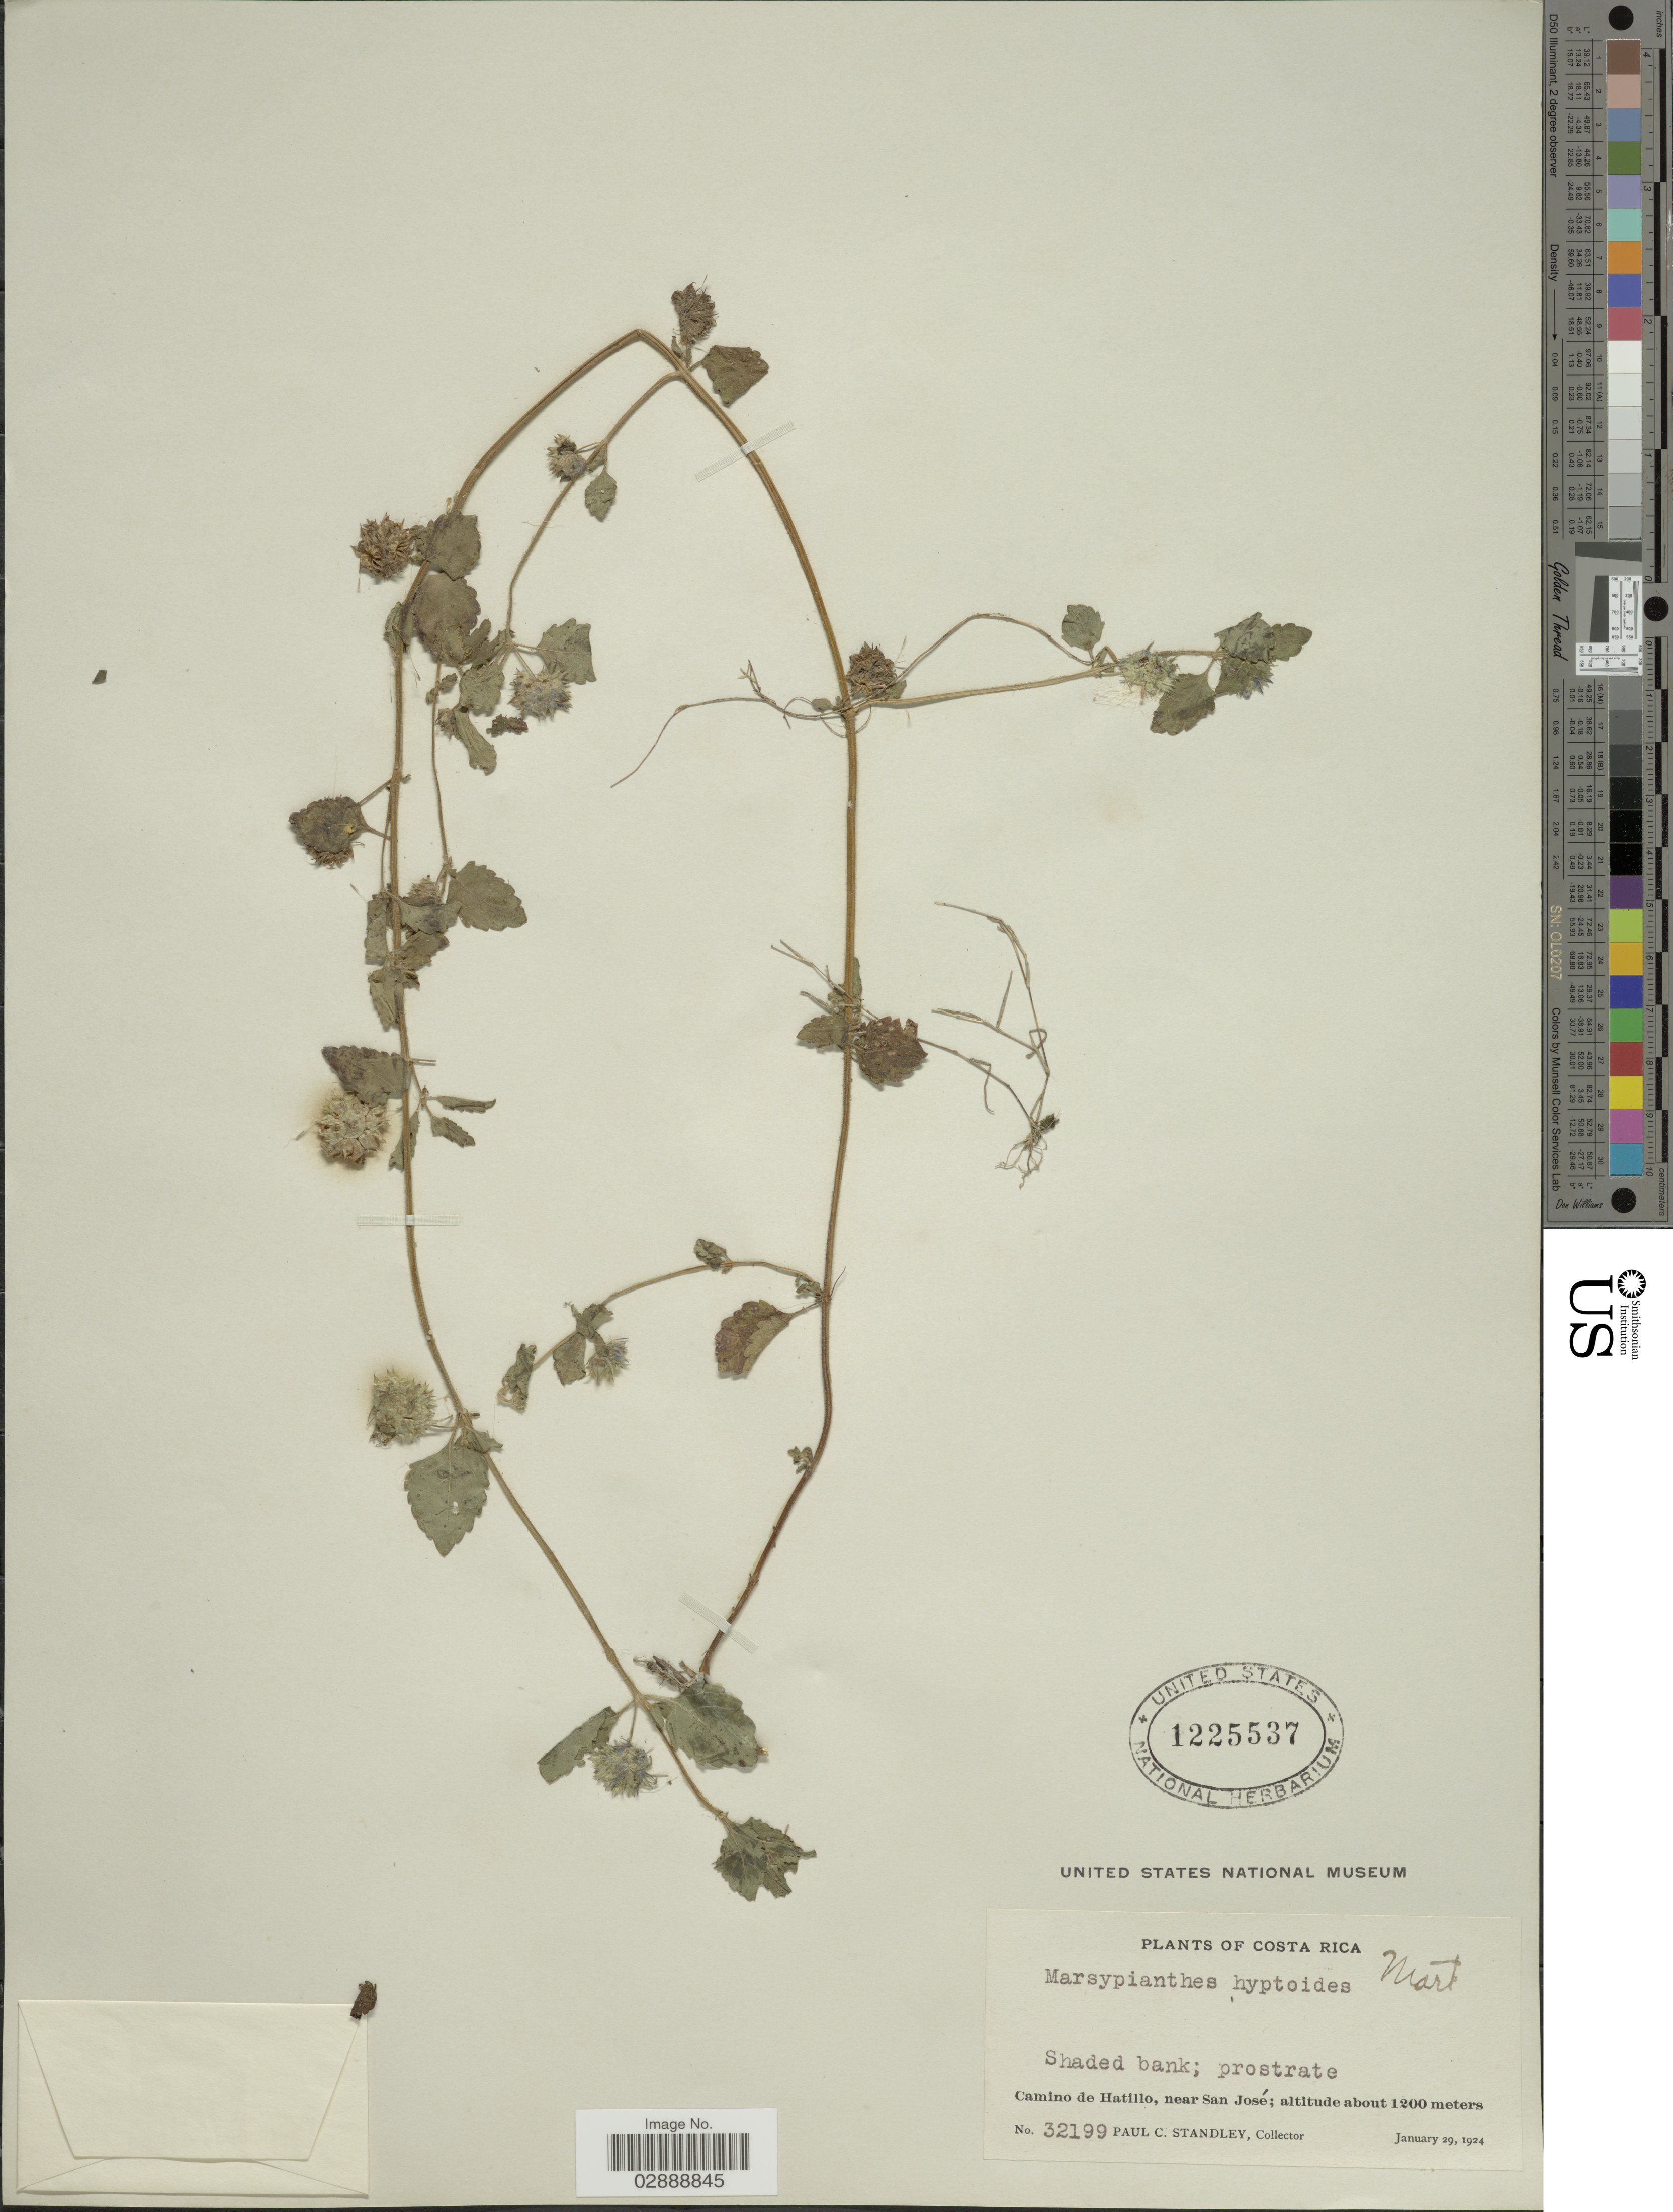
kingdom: Plantae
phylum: Tracheophyta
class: Magnoliopsida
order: Lamiales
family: Lamiaceae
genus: Marsypianthes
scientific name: Marsypianthes chamaedrys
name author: (Vahl) Kuntze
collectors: P. C. Standley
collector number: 32199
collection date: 1924-01-29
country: Costa Rica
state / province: San José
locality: Camino de Hatillo, near San José.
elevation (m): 1200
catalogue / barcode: US 1225537